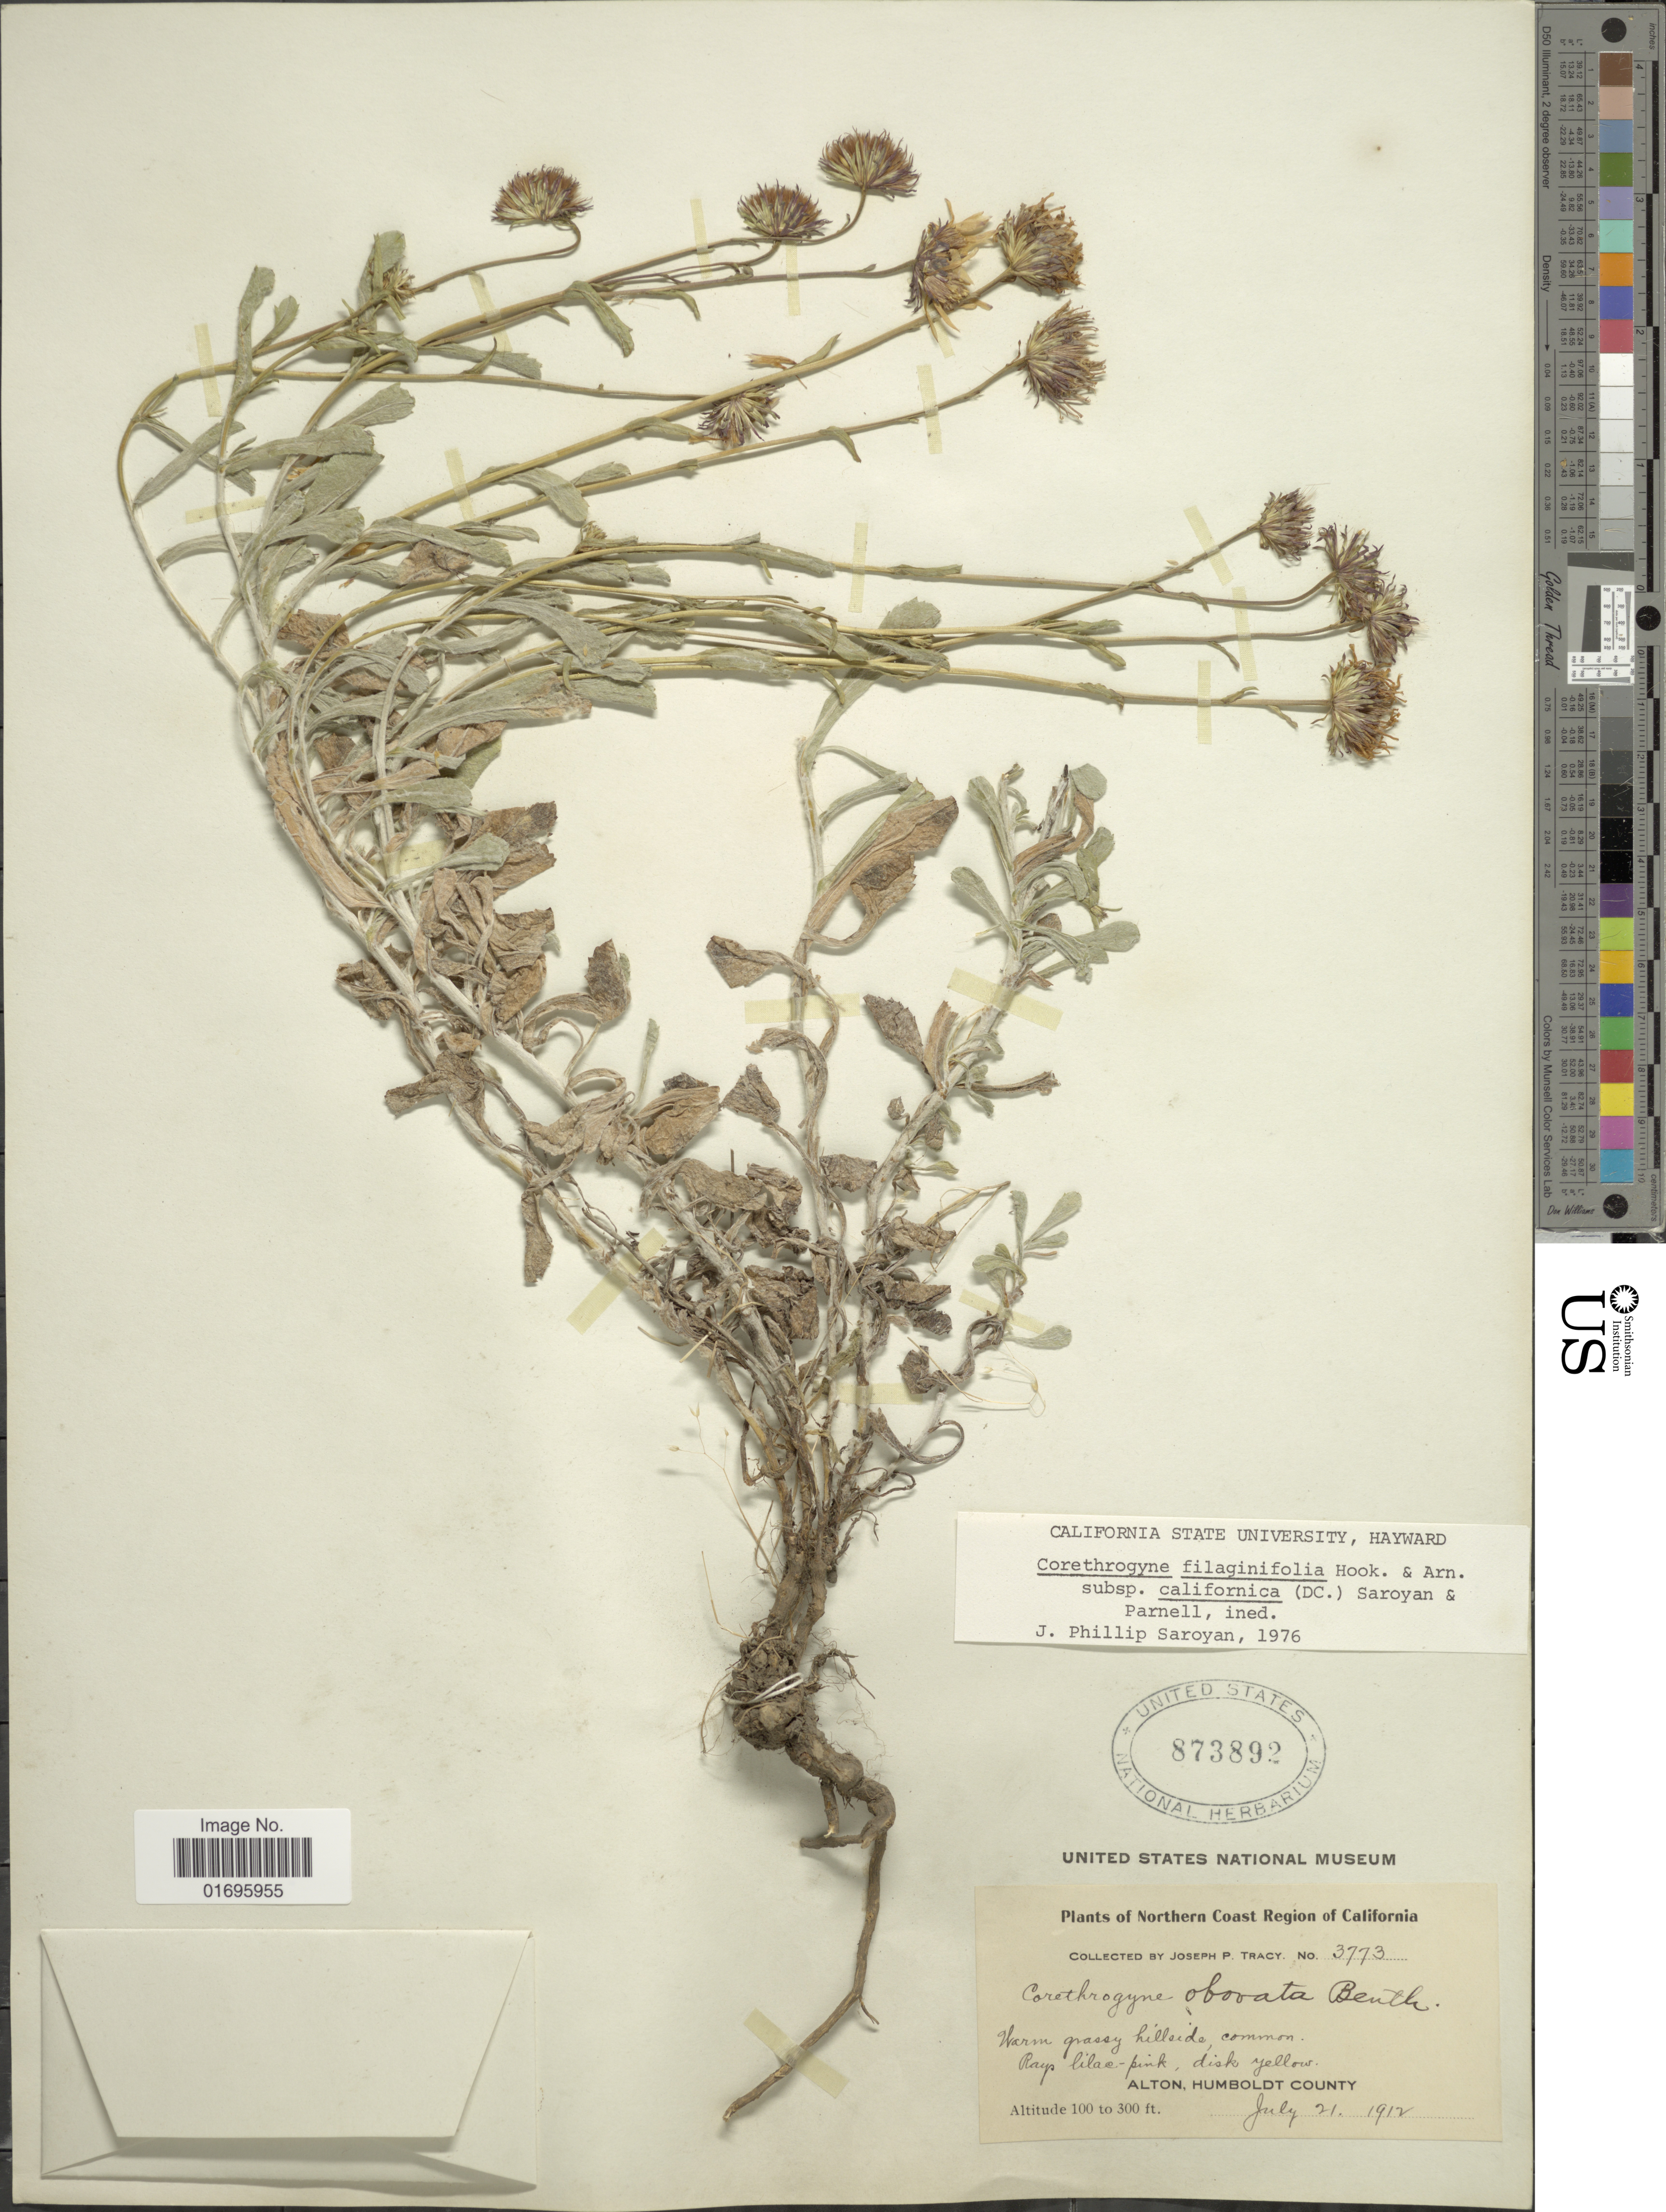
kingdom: Plantae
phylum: Tracheophyta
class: Magnoliopsida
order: Asterales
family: Asteraceae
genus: Corethrogyne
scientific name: Corethrogyne filaginifolia var. californica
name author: (DC.) Saroyan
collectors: J. Tracy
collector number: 3773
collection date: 1912-07-21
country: United States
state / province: California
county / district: Humboldt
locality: Northern Coast Region of California. Alton, Humboldt County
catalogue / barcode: US 873892